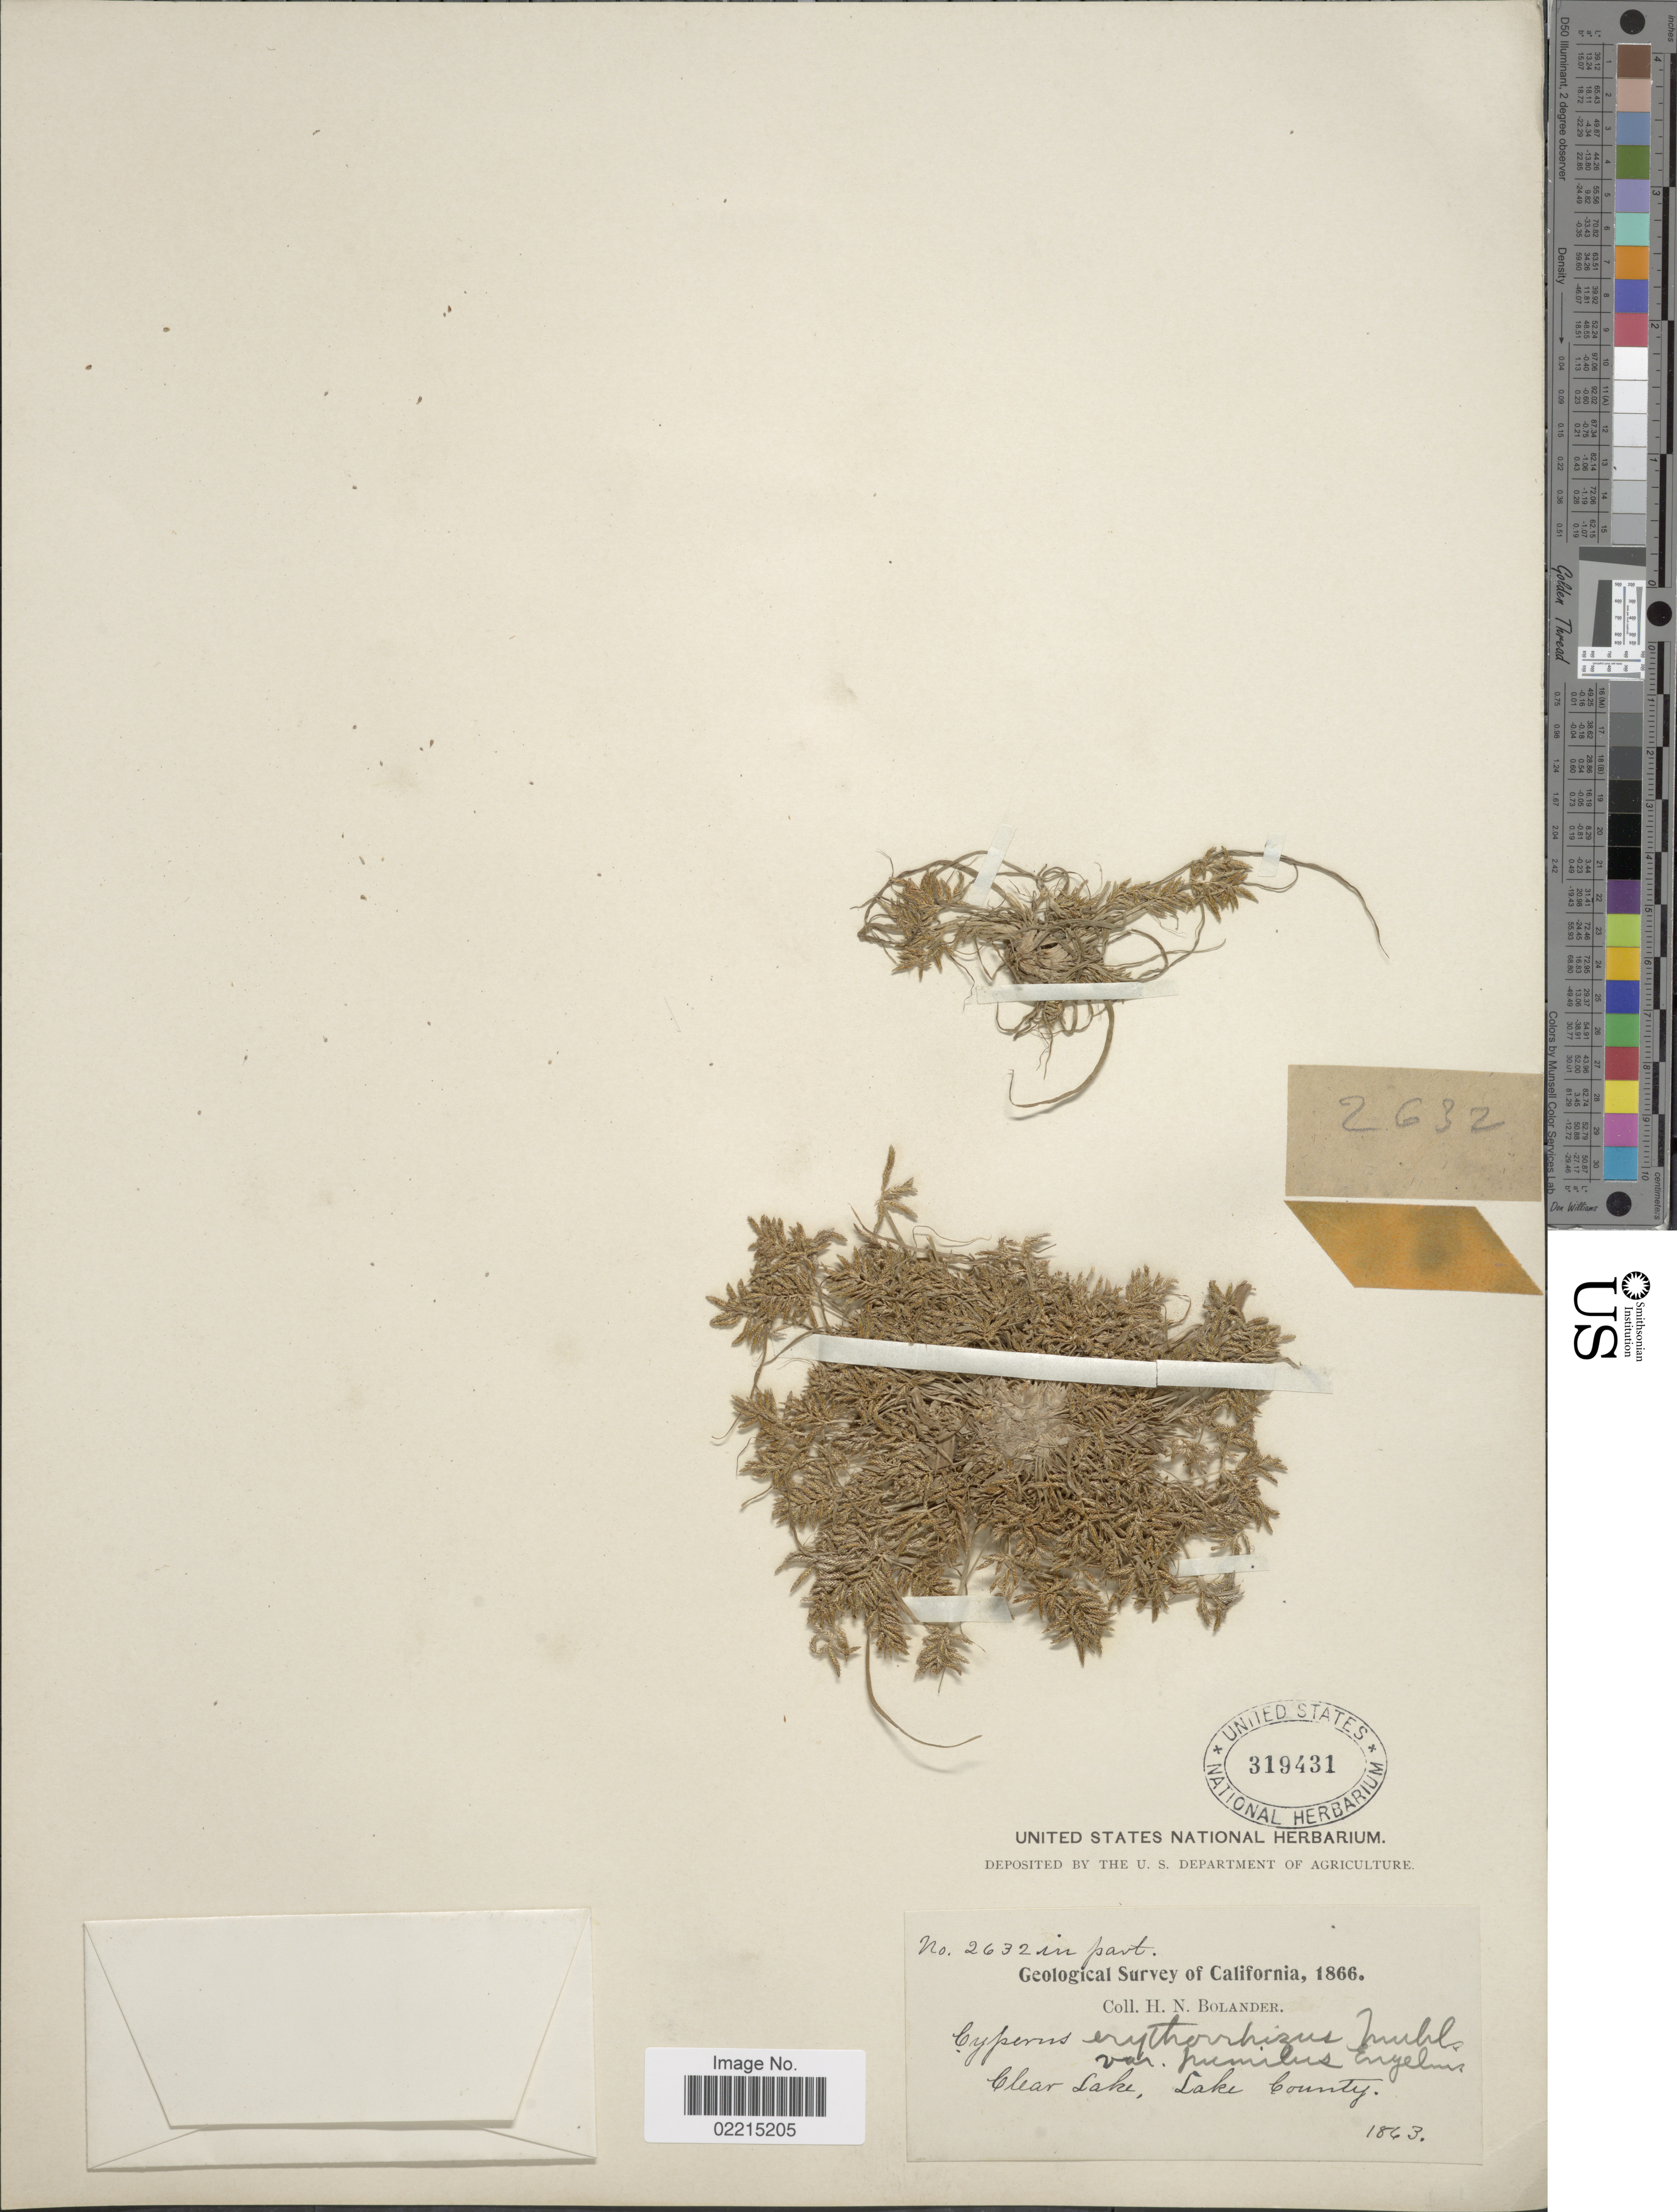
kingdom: Plantae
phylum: Tracheophyta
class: Liliopsida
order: Poales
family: Cyperaceae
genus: Cyperus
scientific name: Cyperus erythrorhizos Muhl.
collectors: H. Bolander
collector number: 2632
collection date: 1863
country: United States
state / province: California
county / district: Lake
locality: Clear Lake, Lake County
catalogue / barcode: US 319431